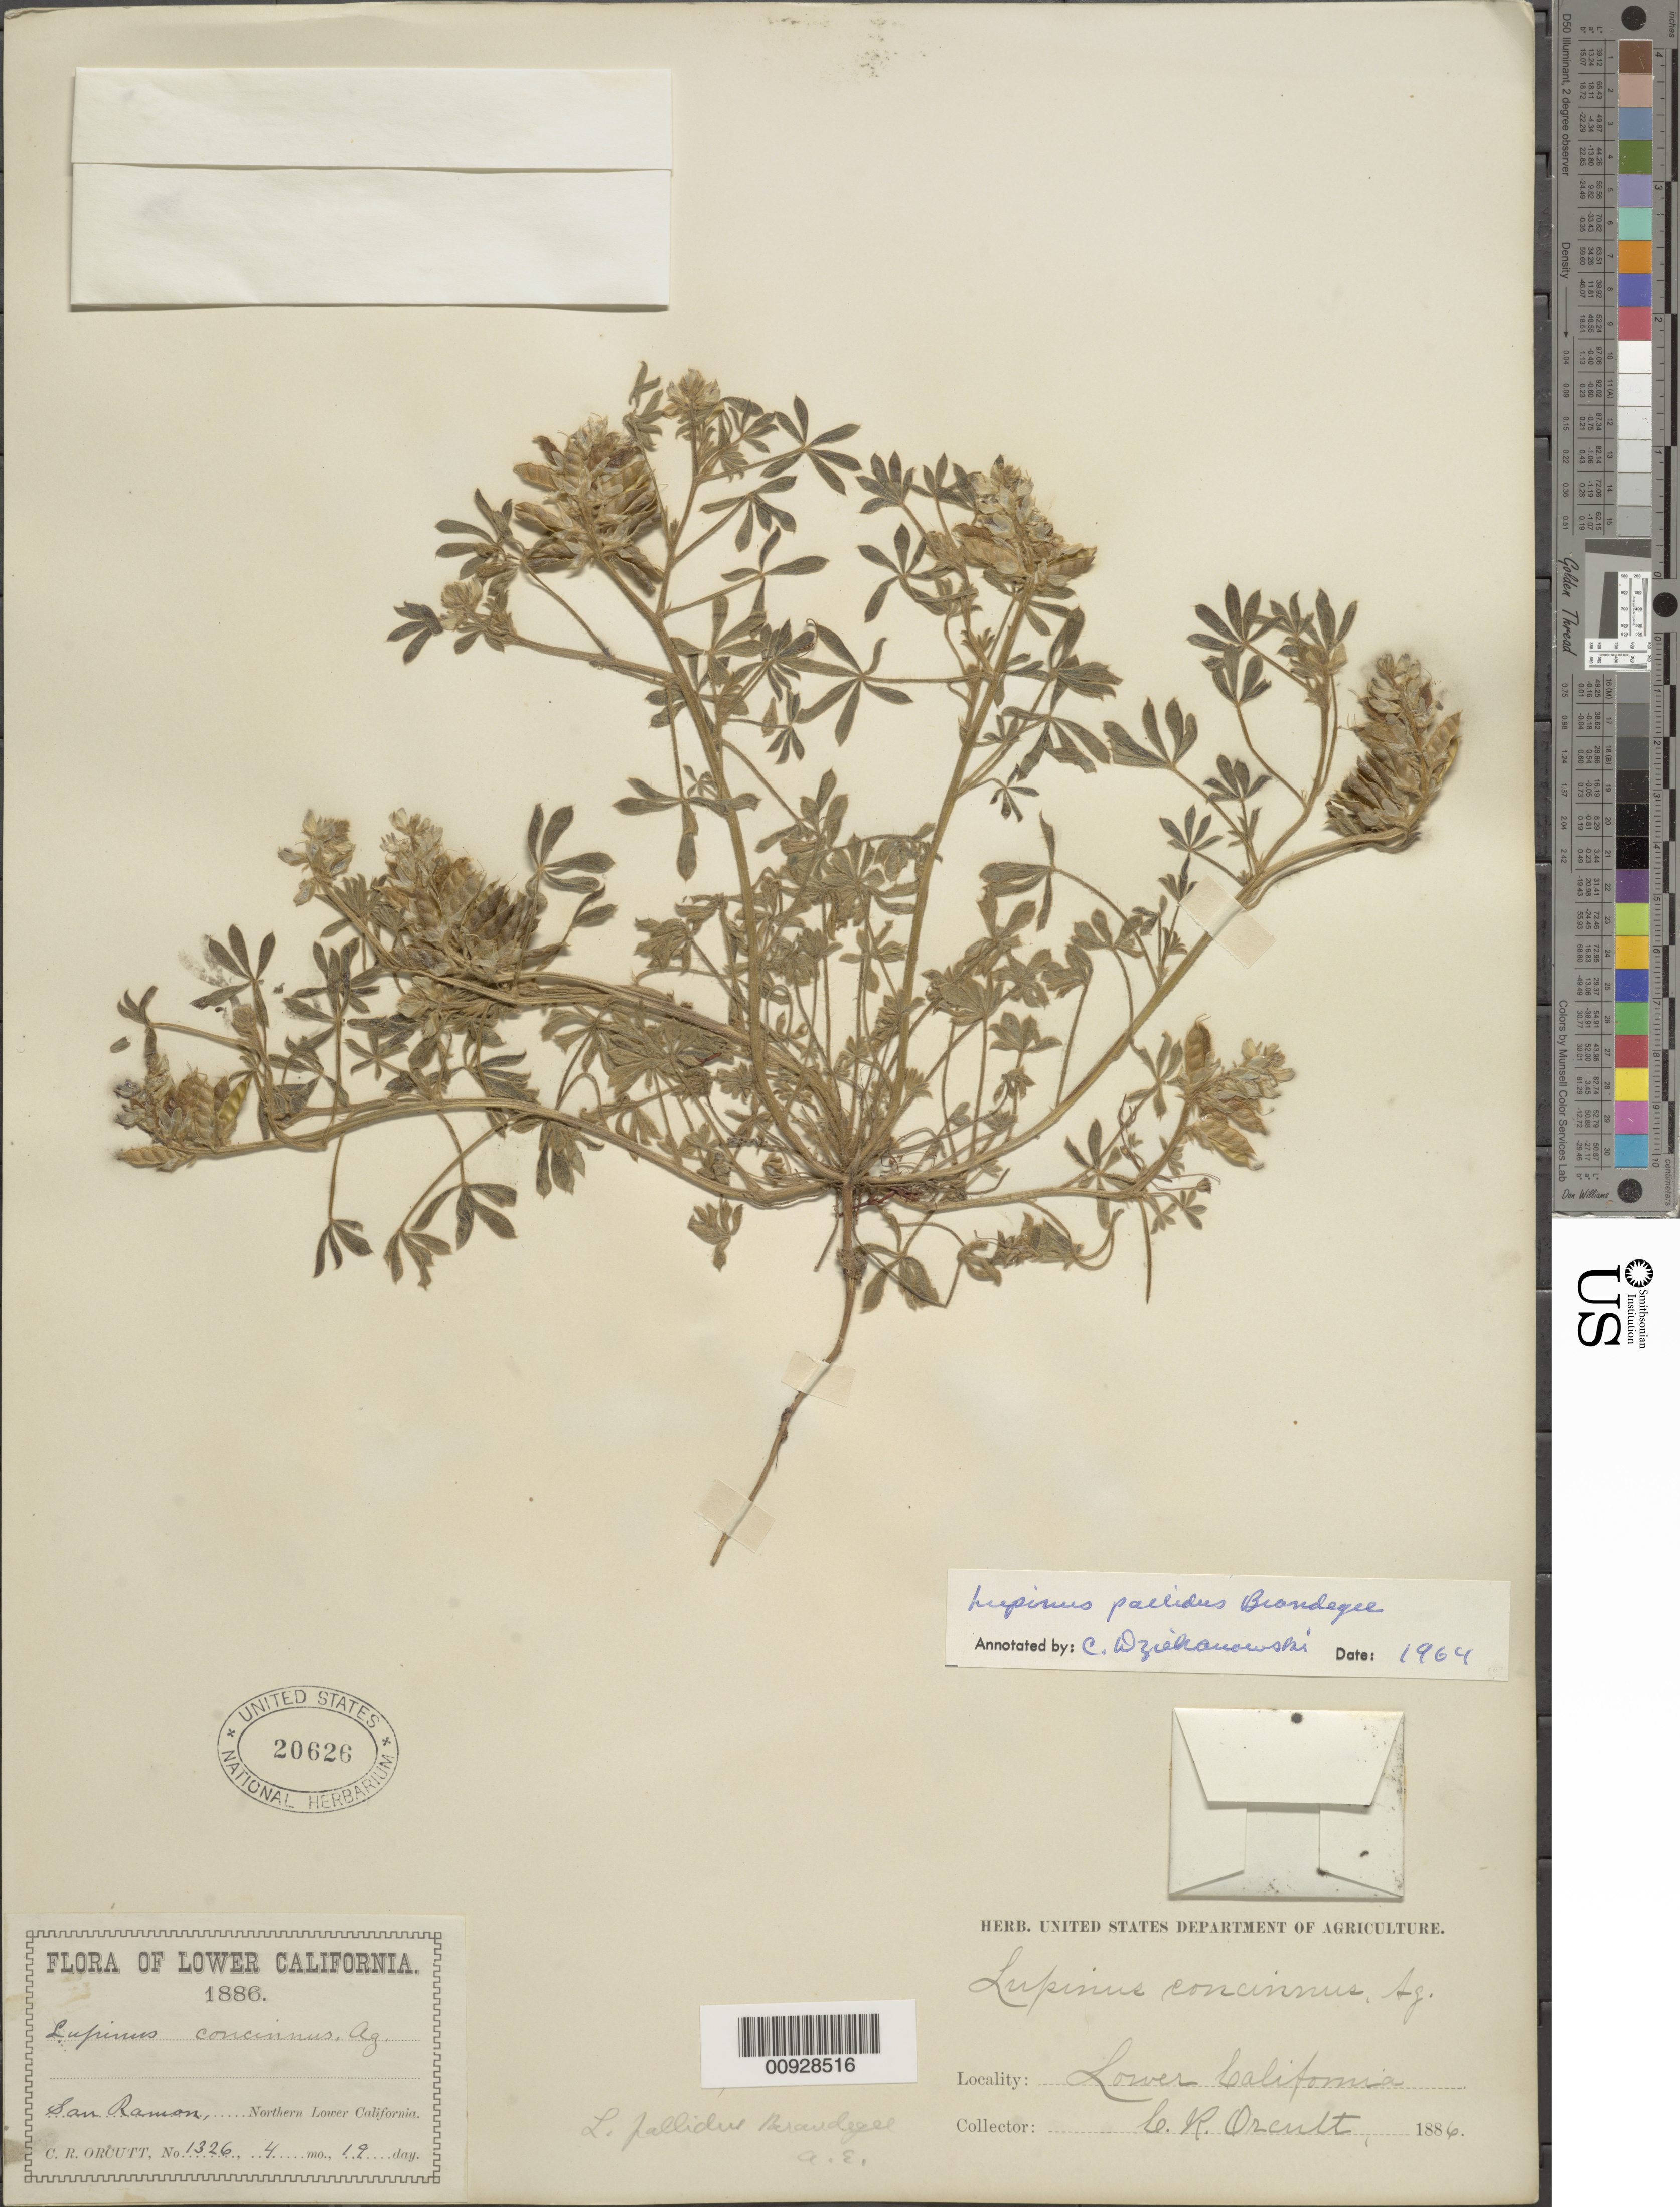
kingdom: Plantae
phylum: Tracheophyta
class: Magnoliopsida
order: Fabales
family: Fabaceae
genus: Lupinus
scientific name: Lupinus pallidus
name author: Brandegee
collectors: C. R. Orcutt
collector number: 1326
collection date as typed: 19 Apr 1886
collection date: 1886-04-19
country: Mexico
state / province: Baja California Norte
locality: San Ramón, Northern Lower California.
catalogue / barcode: US 20626